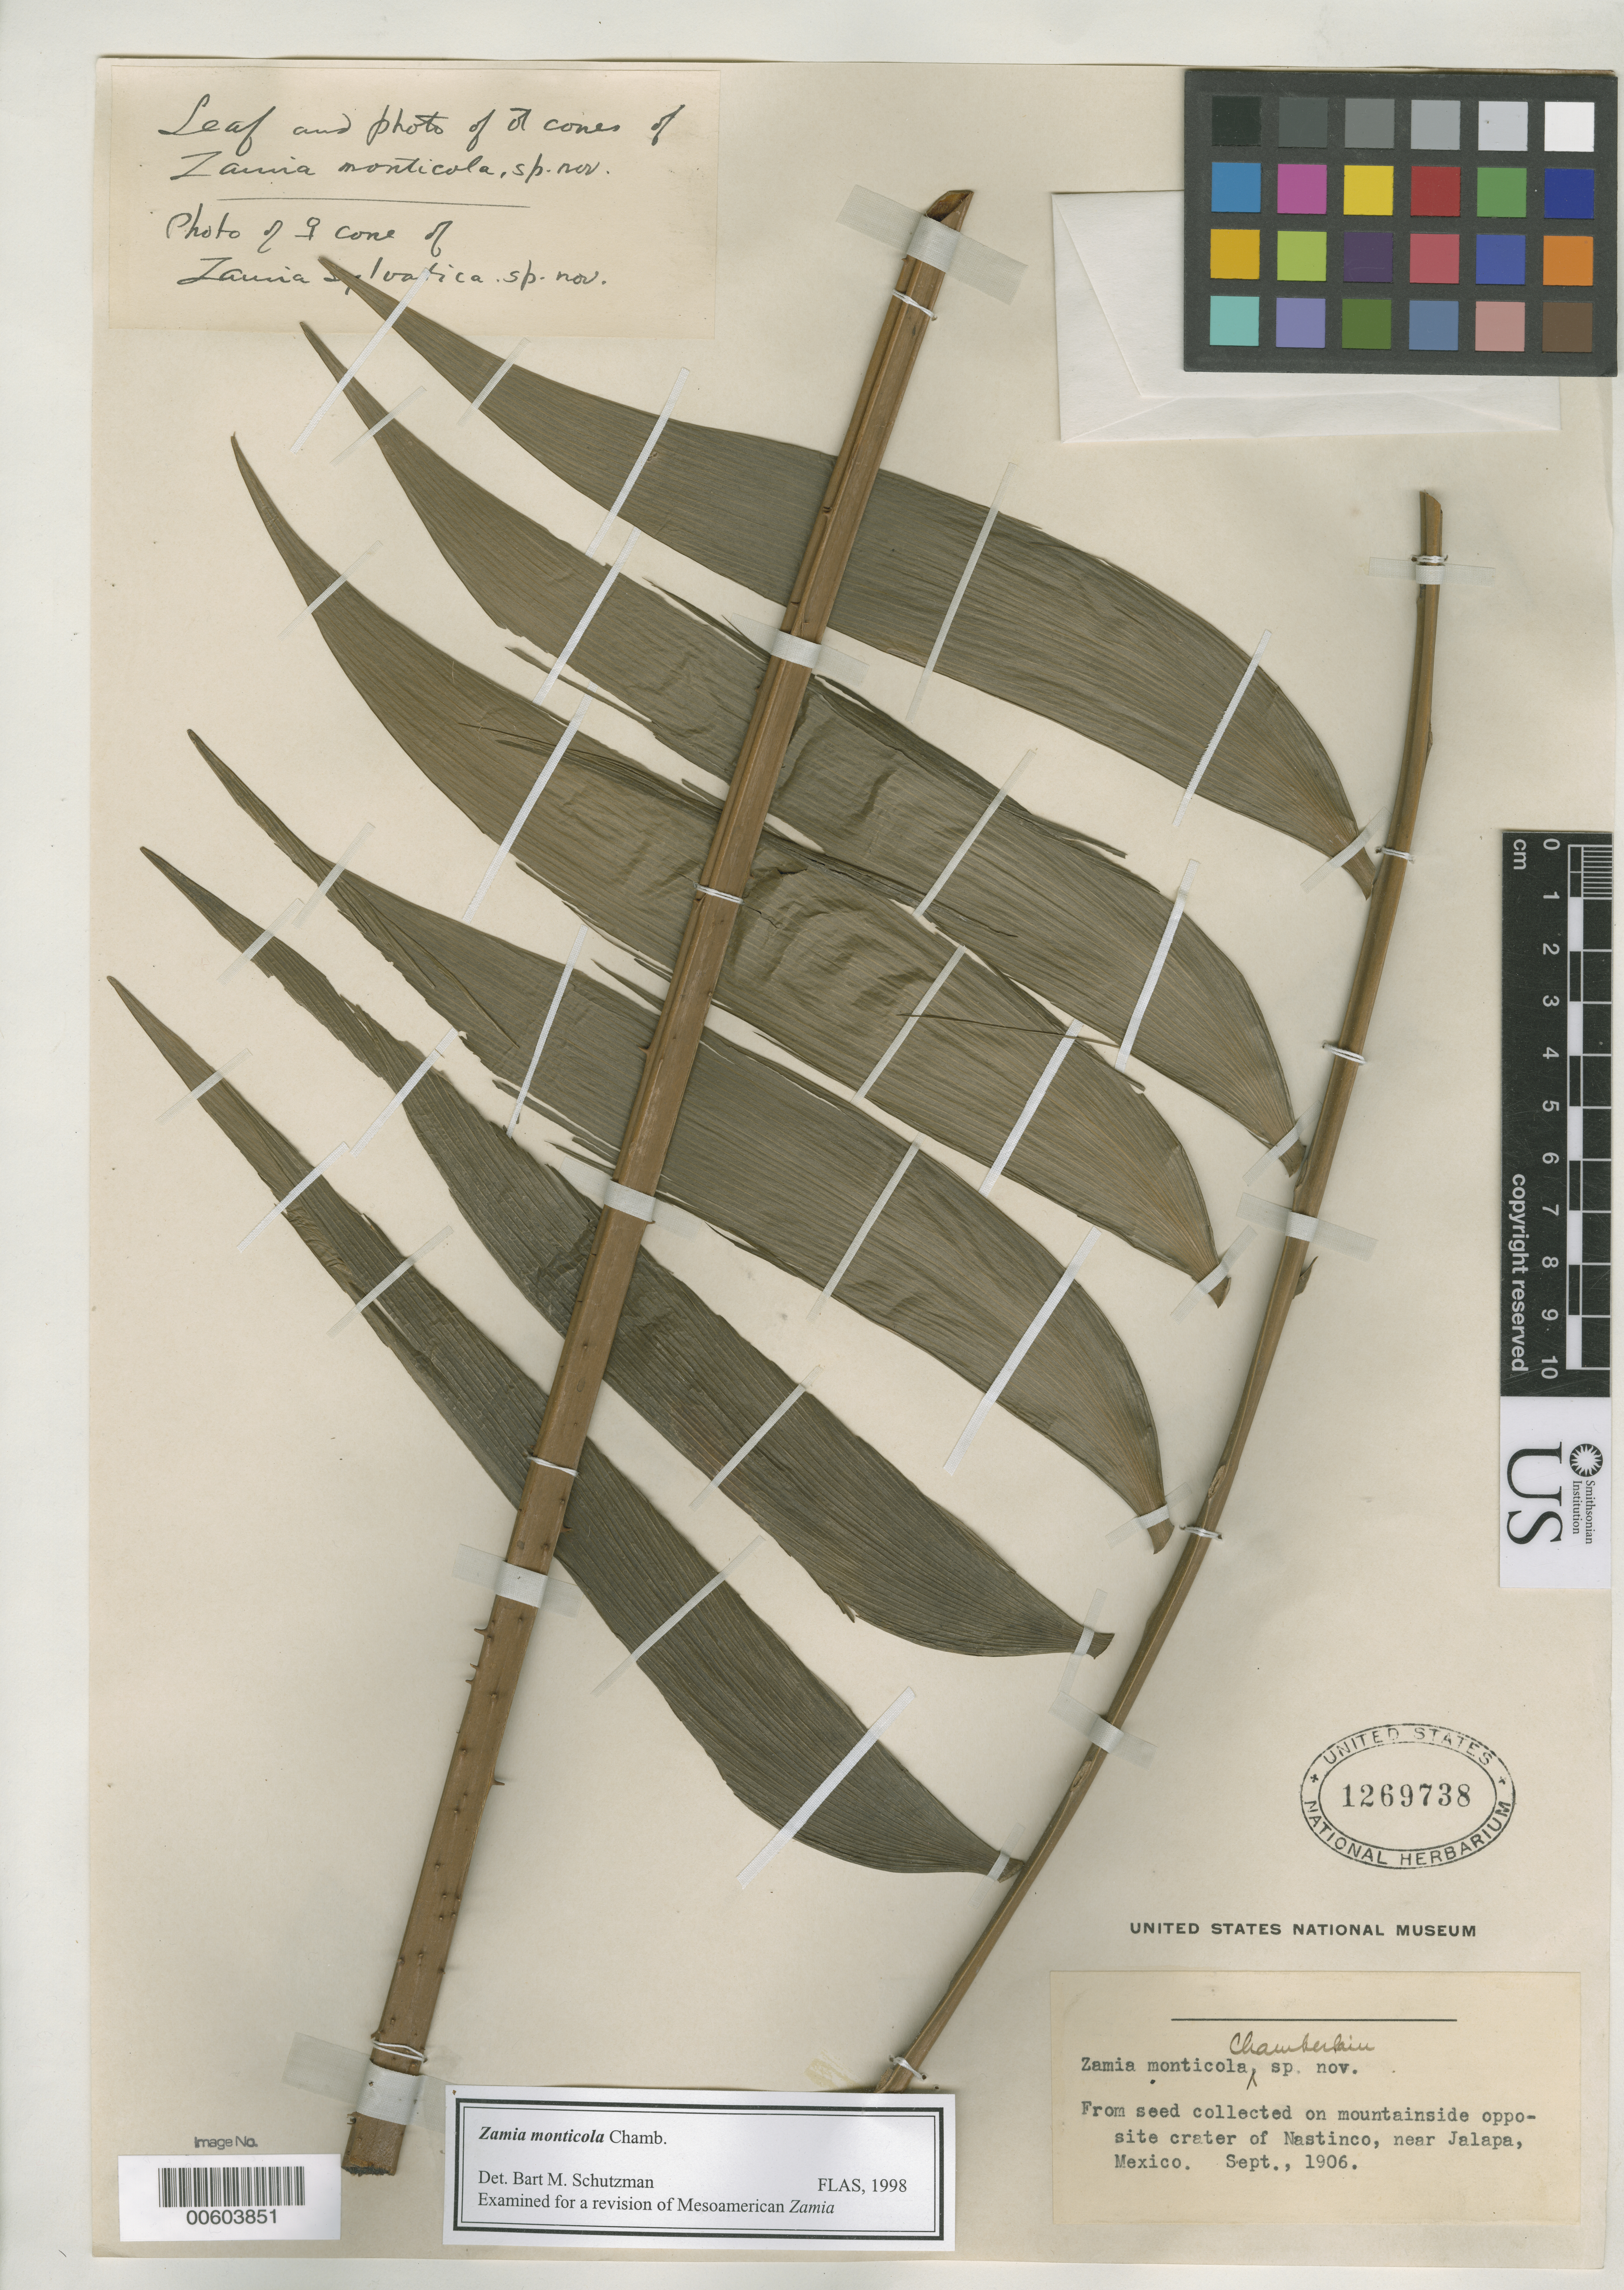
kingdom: Plantae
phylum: Tracheophyta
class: Cycadopsida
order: Cycadales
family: Zamiaceae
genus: Zamia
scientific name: Zamia monticola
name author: Chamberlain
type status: Isotype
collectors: C. Chamberlain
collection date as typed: Sep 1906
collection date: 1906-09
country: Mexico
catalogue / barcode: US 1269738